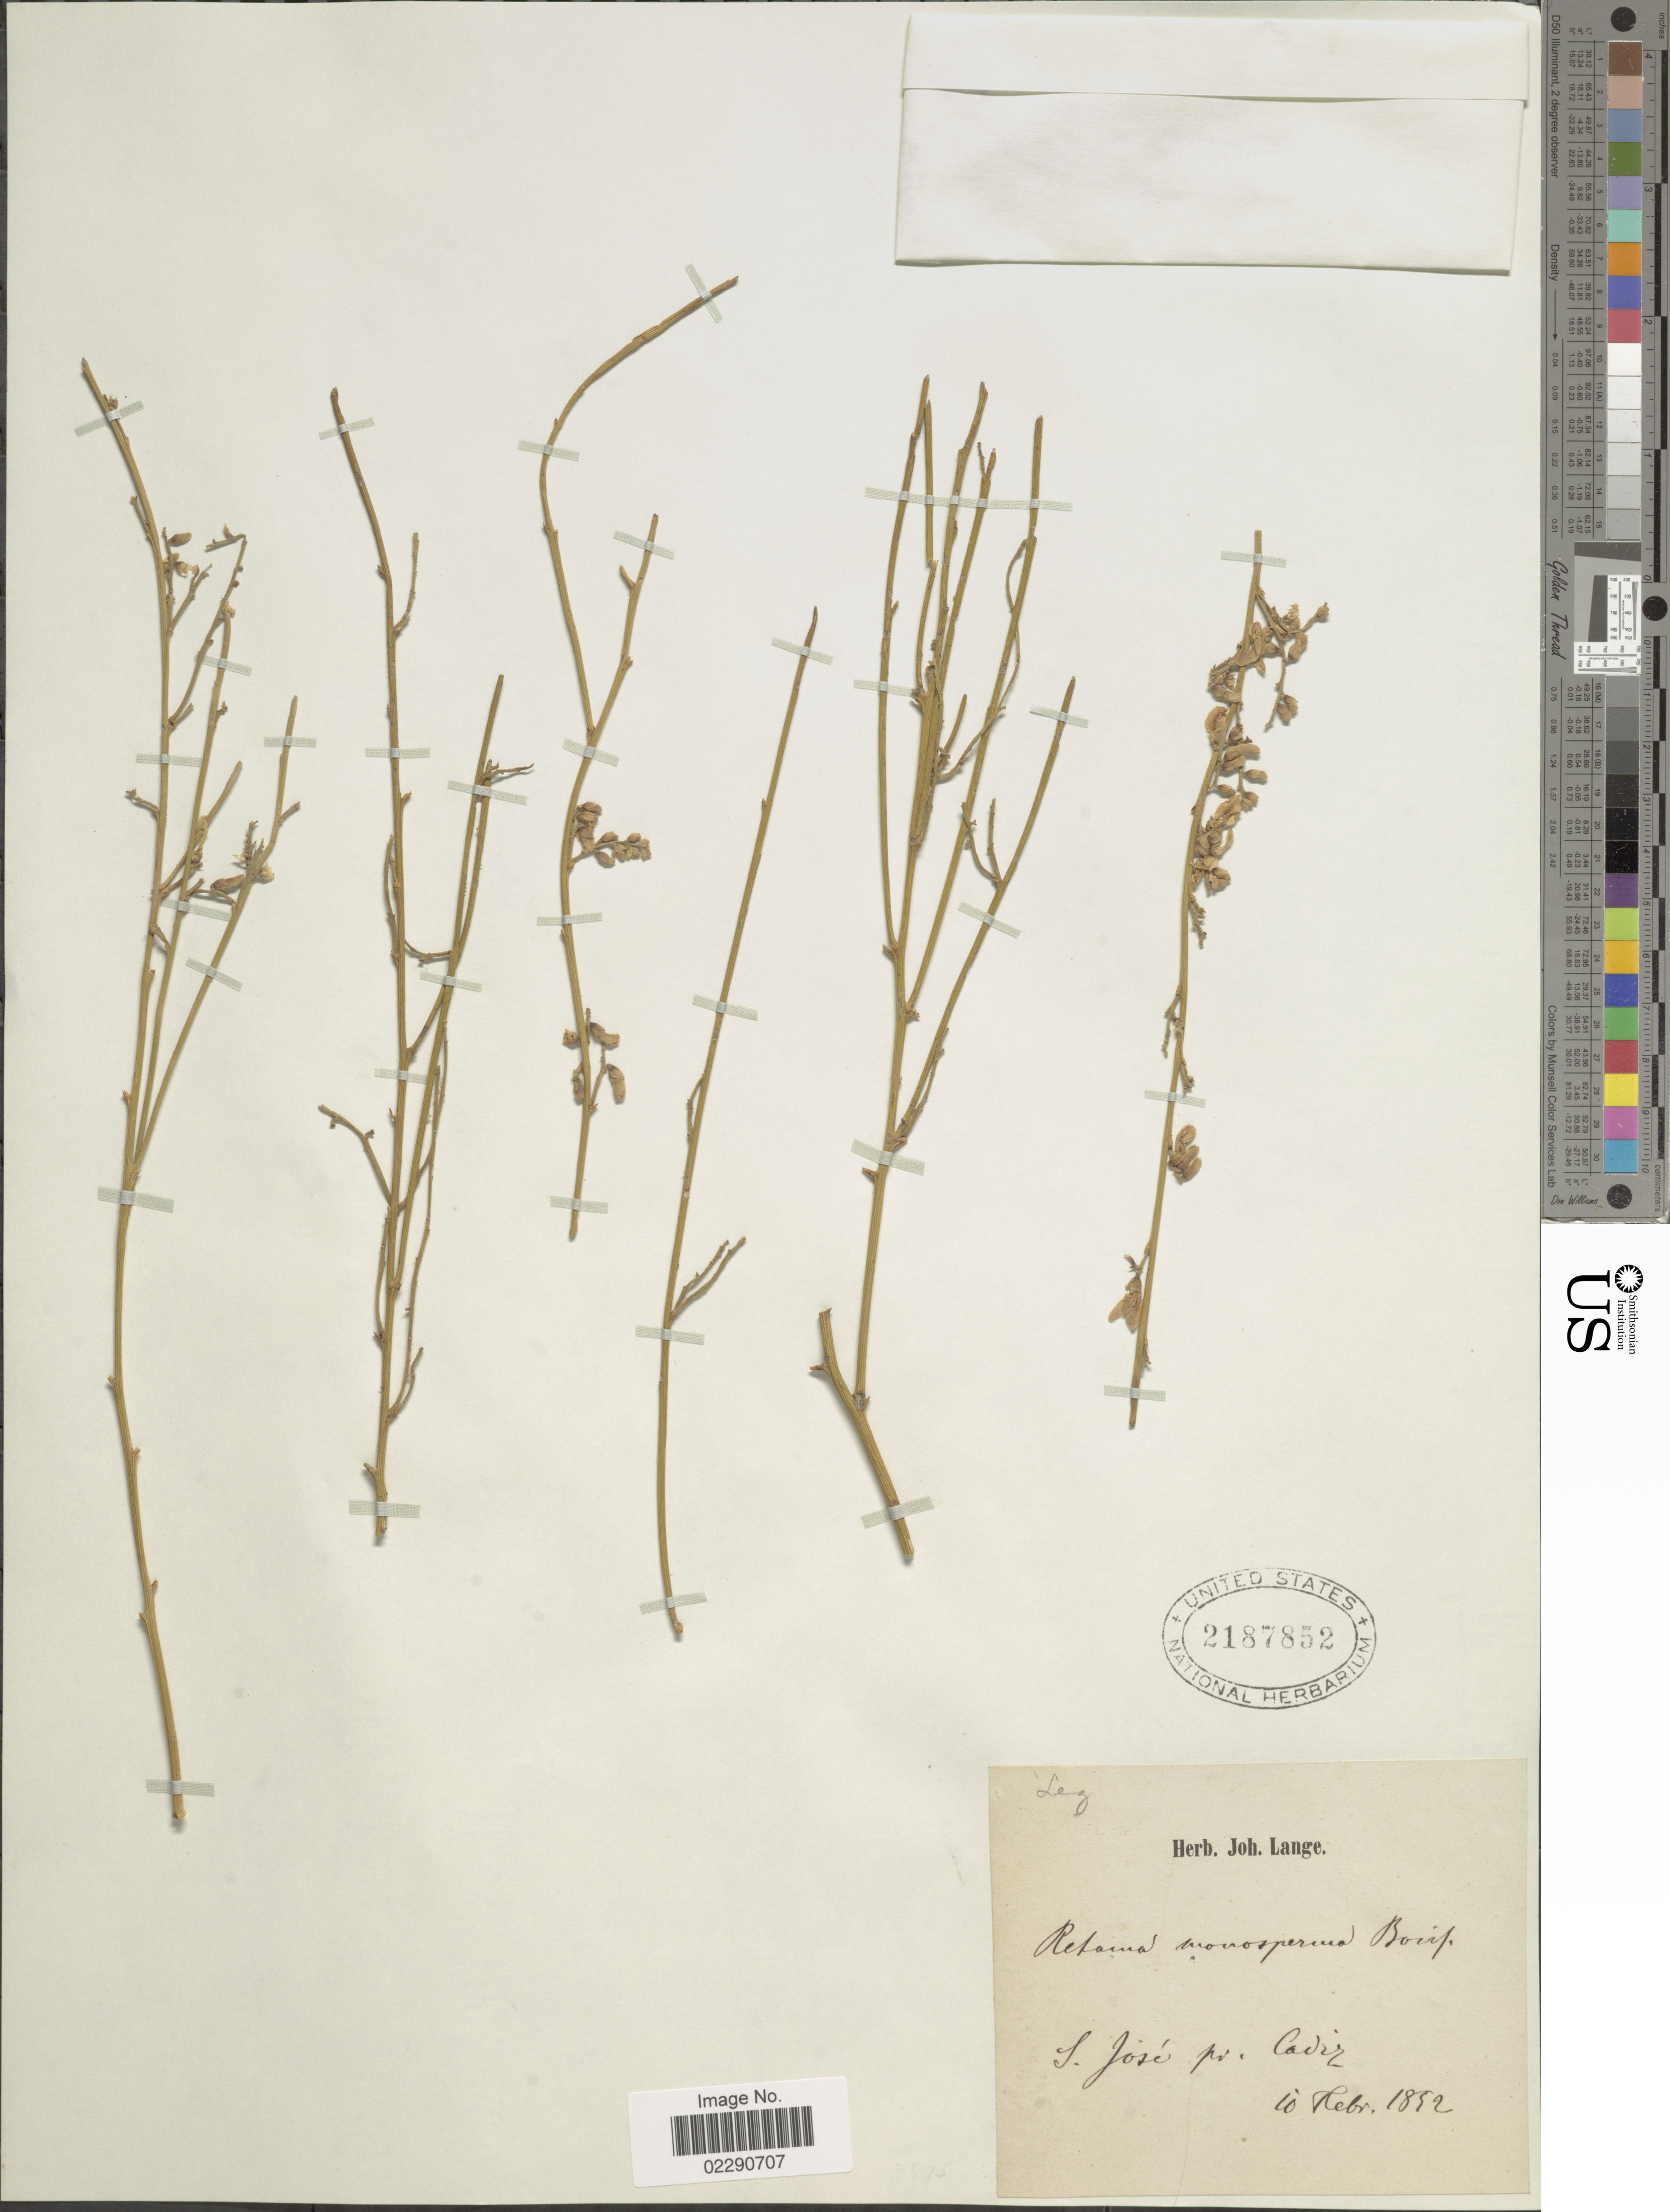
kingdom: Plantae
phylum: Tracheophyta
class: Magnoliopsida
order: Fabales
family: Fabaceae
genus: Retama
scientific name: Retama monosperma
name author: (L.) Boiss.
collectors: ex herb. Joh. Lange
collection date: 1852-02-10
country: Spain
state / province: Andalucia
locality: S. José pr. Cadiz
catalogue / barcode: US 2187852